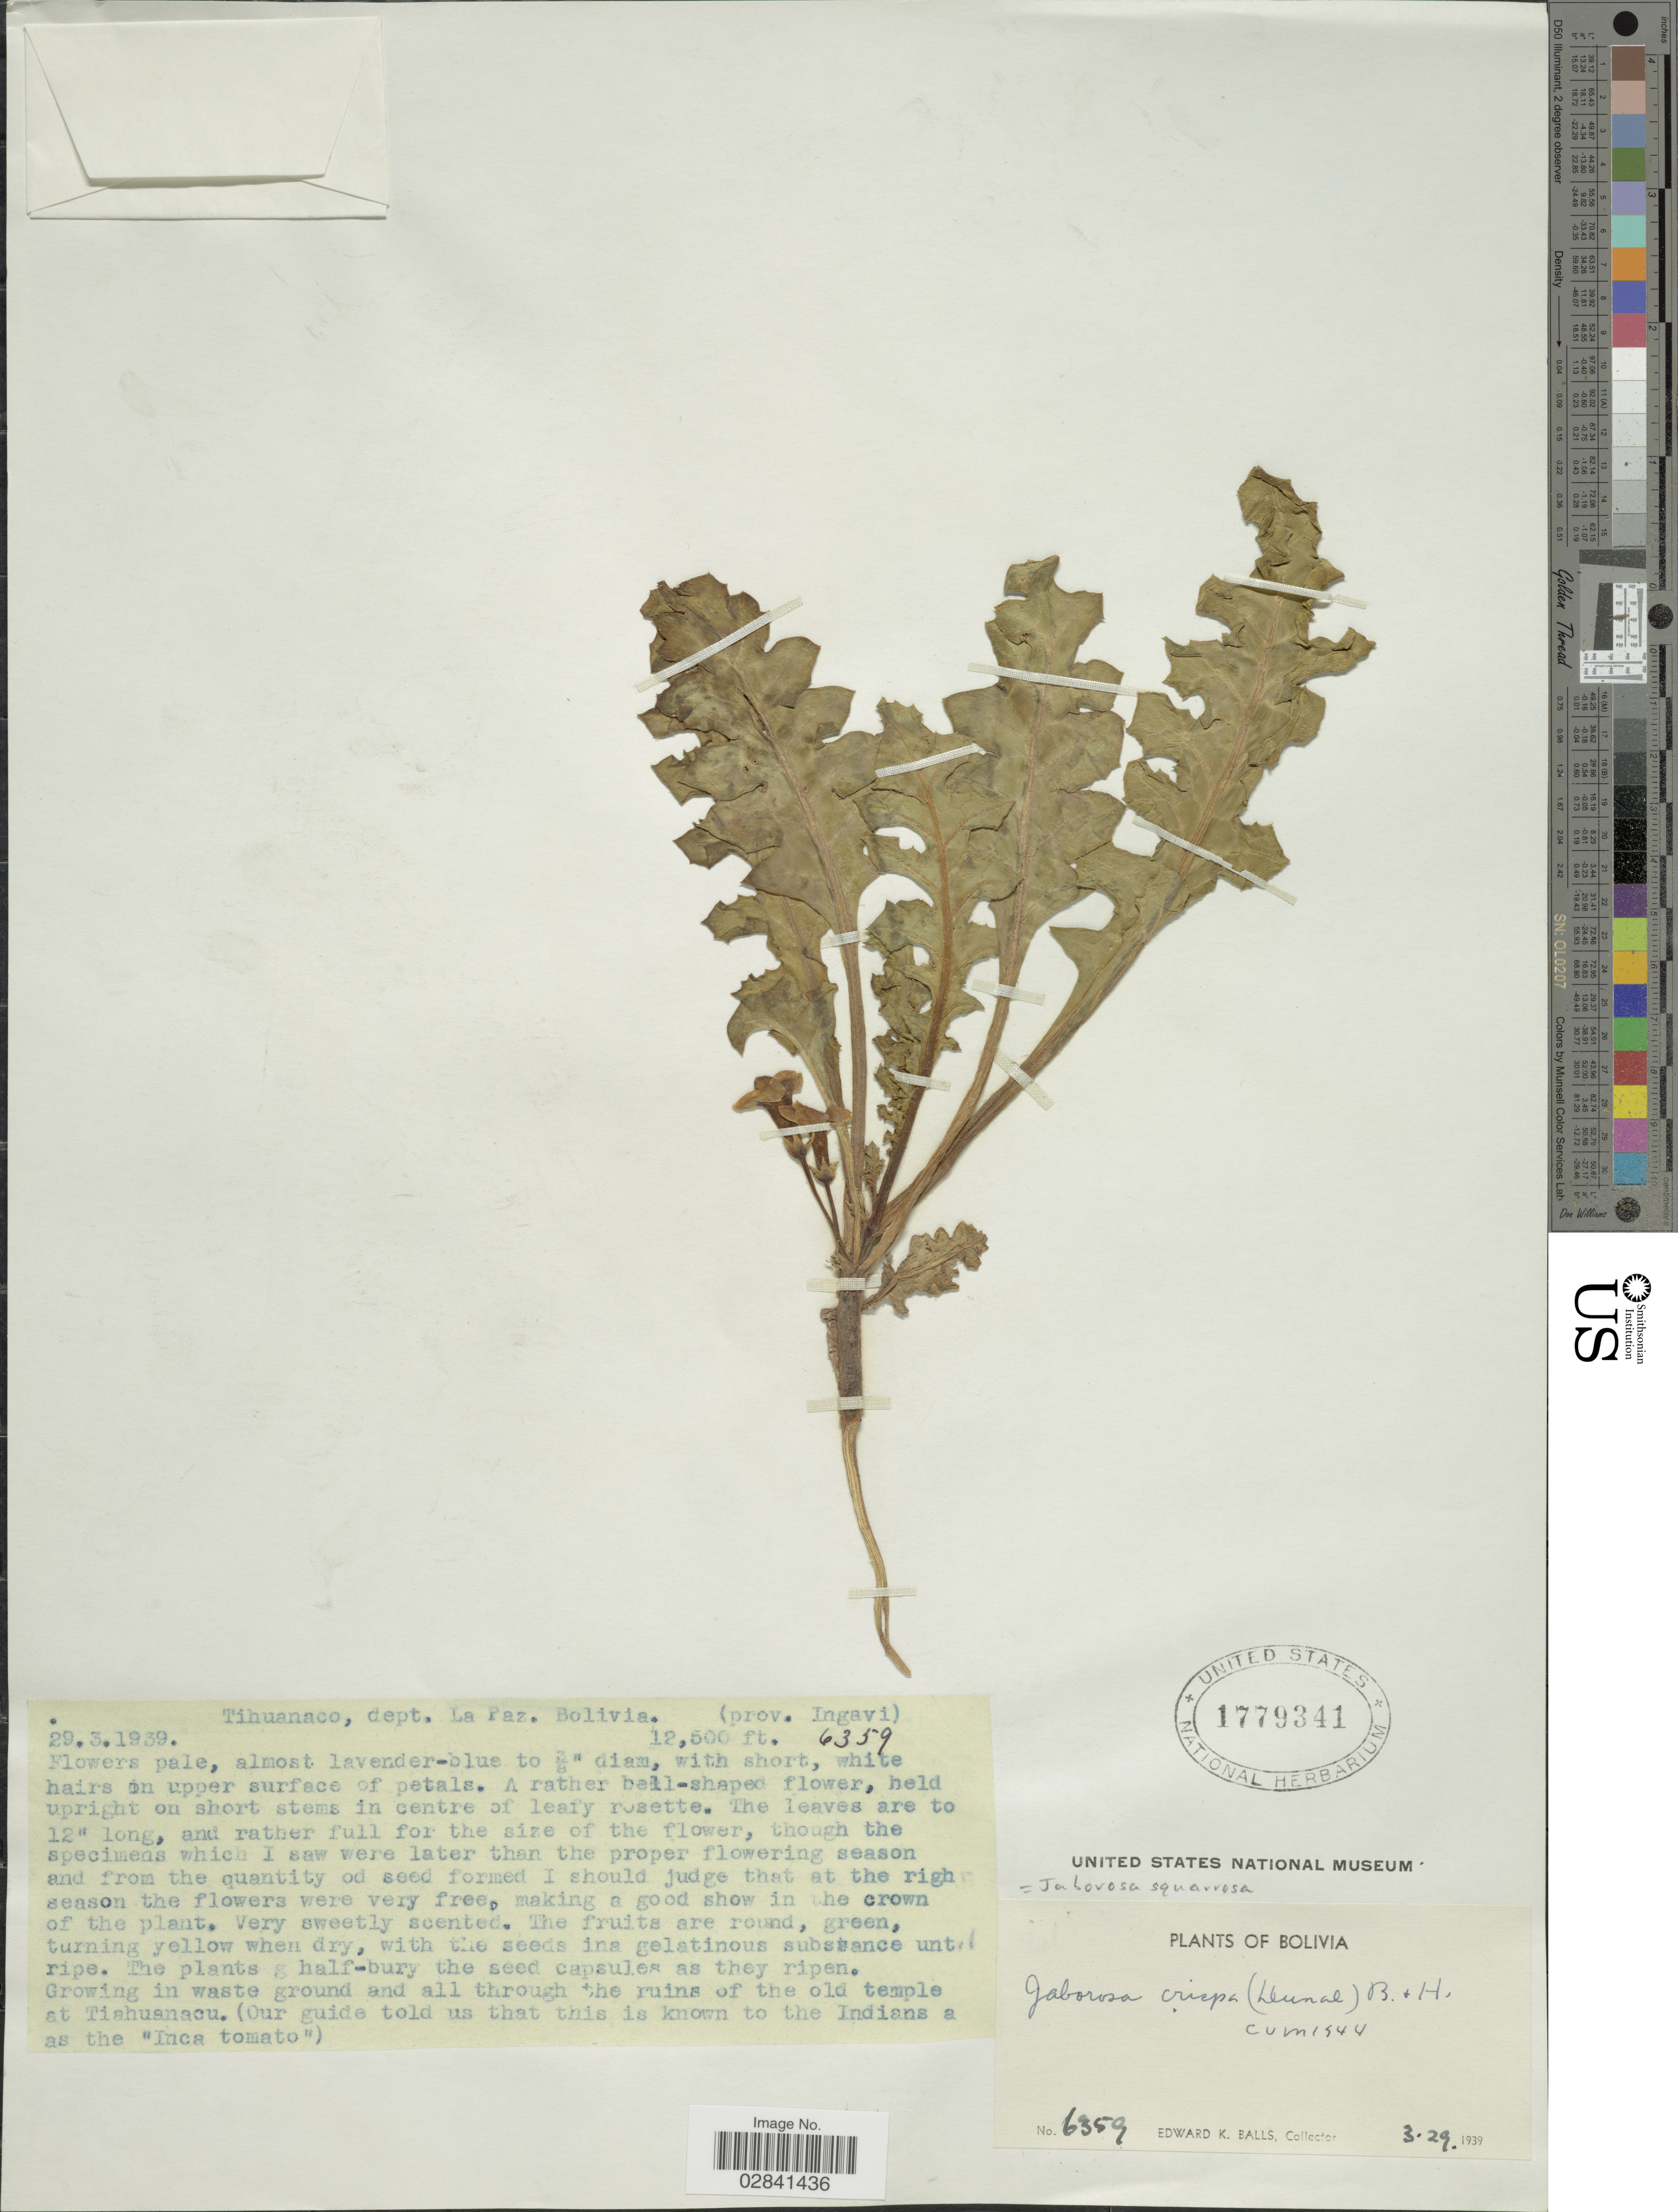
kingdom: Plantae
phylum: Tracheophyta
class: Magnoliopsida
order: Solanales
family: Solanaceae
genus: Jaborosa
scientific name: Jaborosa squarrosa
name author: (Miers) Hunz. & Barboza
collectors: E. K. Balls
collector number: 6359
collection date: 1939-03-29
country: Bolivia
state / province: La Paz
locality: Tihuanaco, dept. La Paz. (prov. Ingavi). In waste ground and all through the ruins of the old temple at Tiahuanacu.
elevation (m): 3810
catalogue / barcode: US 1779341